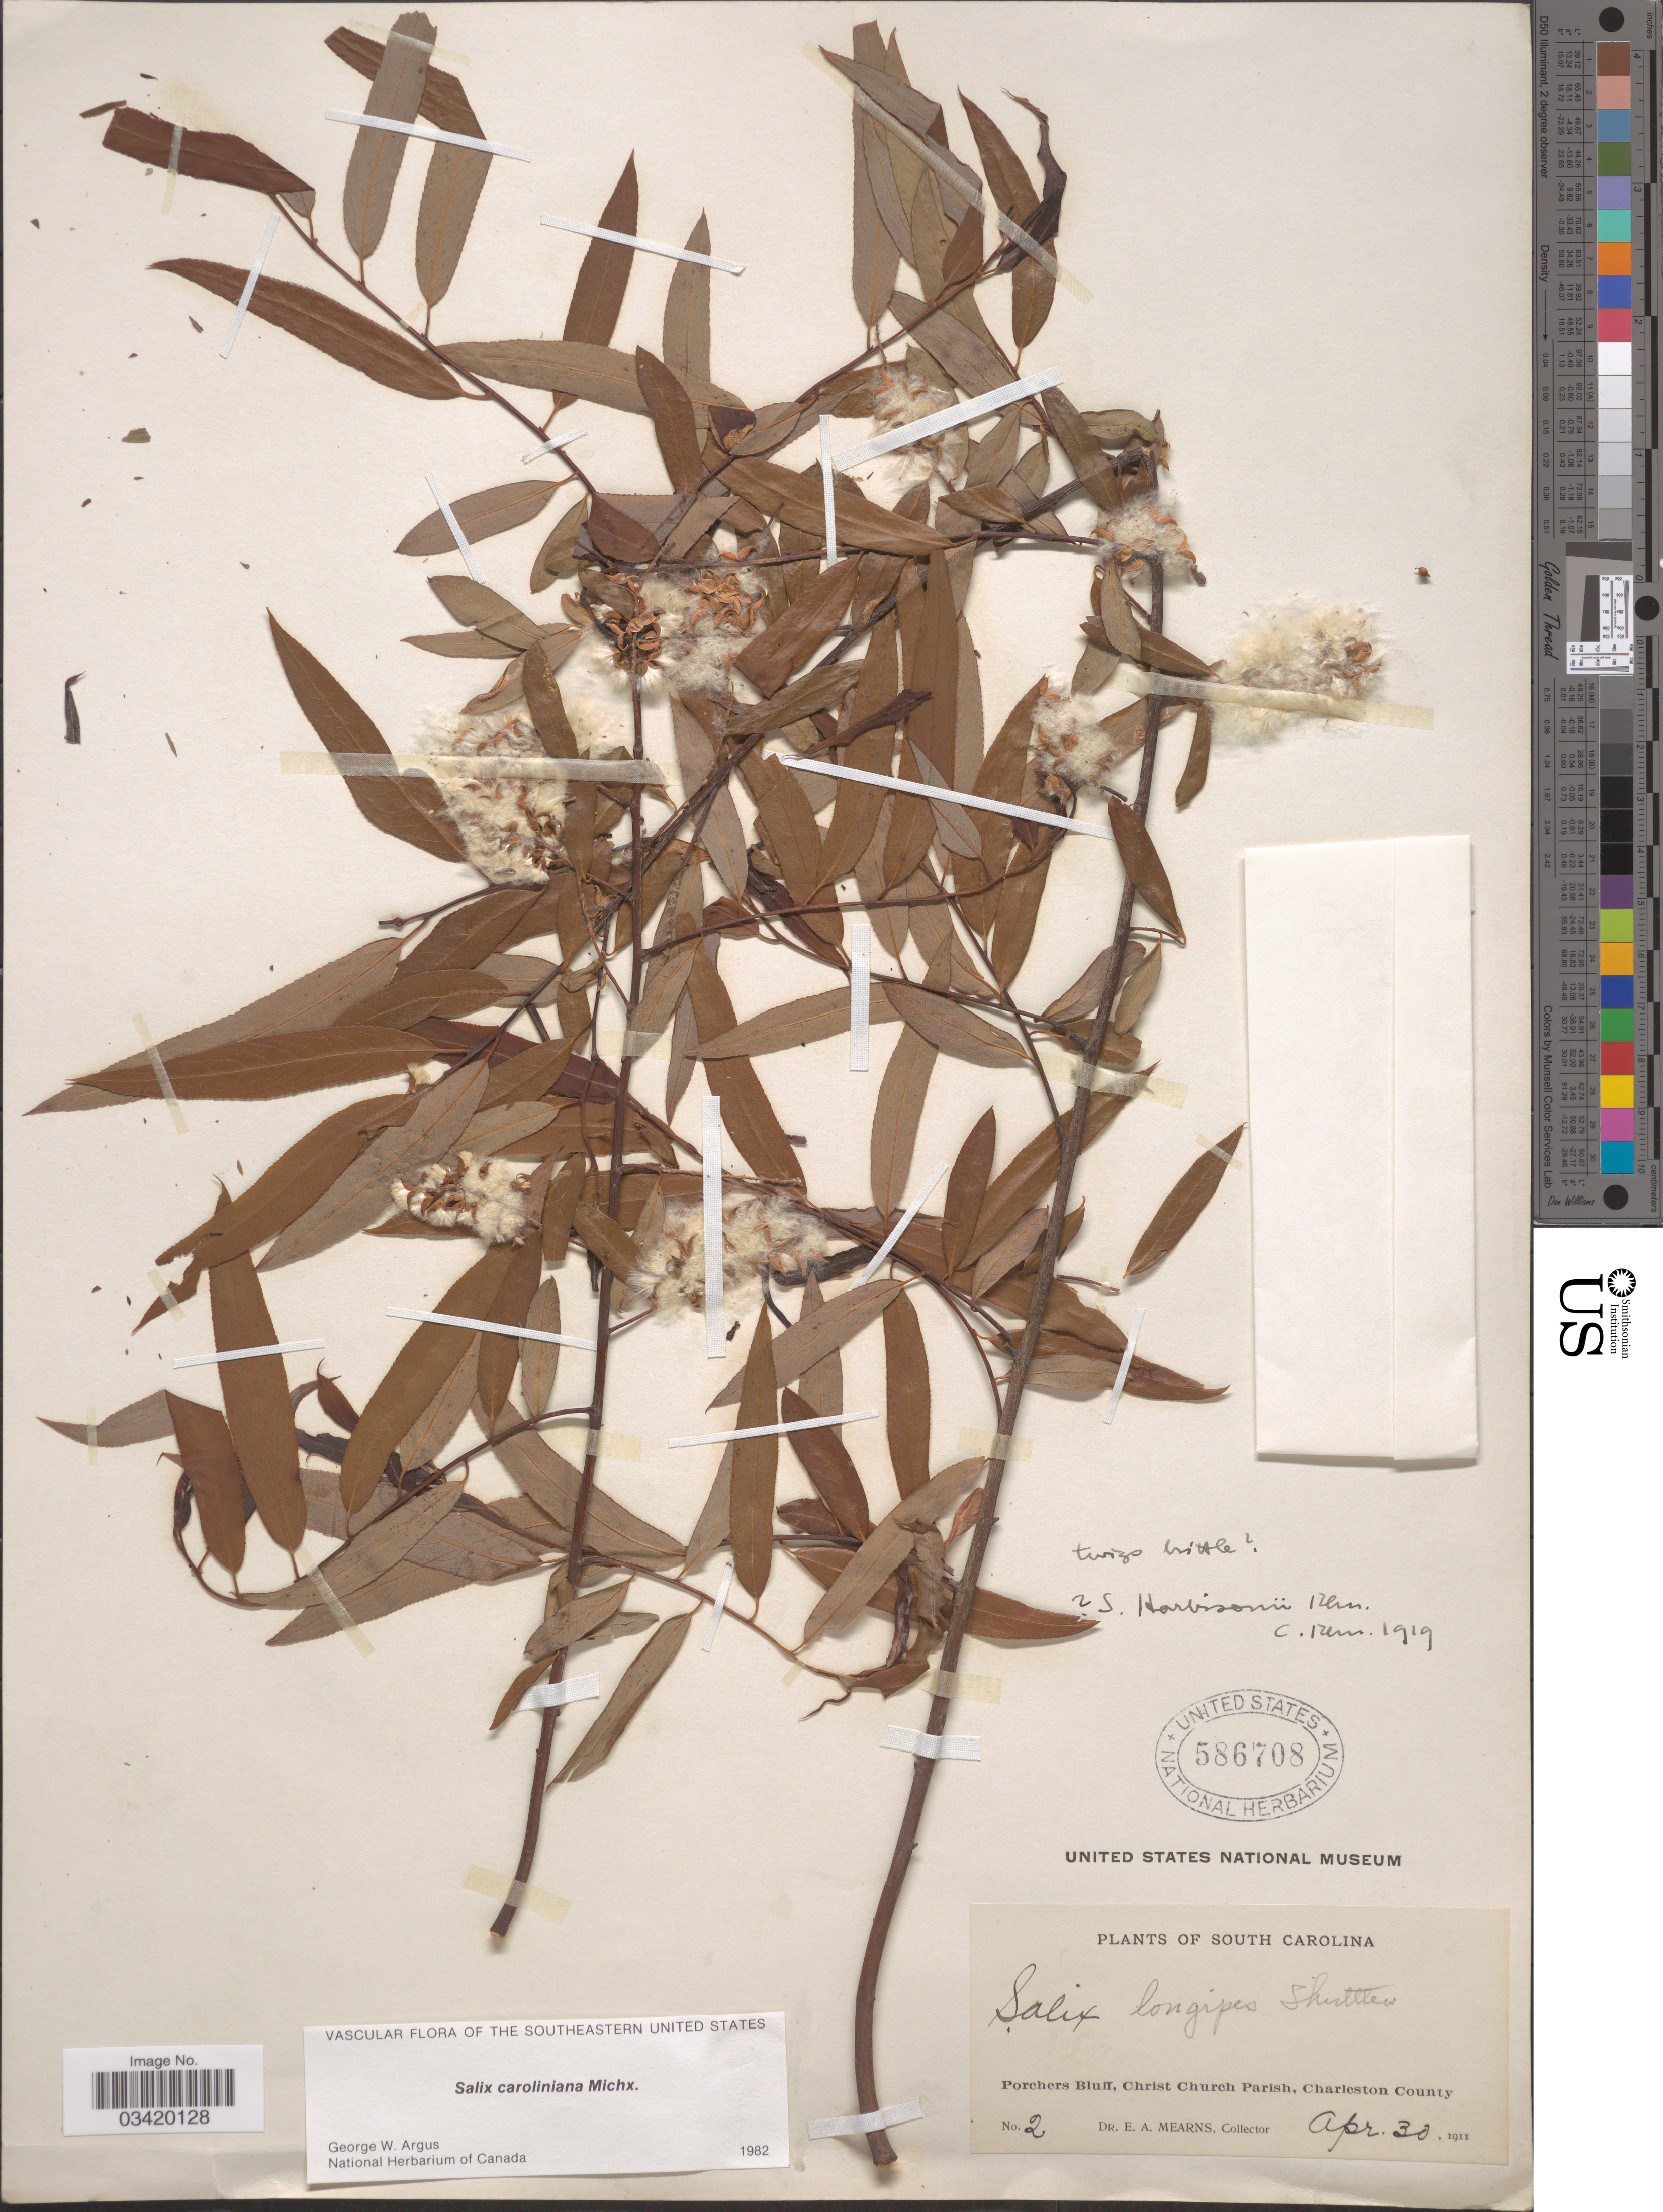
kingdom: Plantae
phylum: Tracheophyta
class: Magnoliopsida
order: Malpighiales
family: Salicaceae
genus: Salix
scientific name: Salix caroliniana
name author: Michx.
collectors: E. A. Mearns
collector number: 2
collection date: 1911-04-30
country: United States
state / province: South Carolina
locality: Porchers Bluff, Christ Church Parish, Charleston County.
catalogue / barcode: US 586708